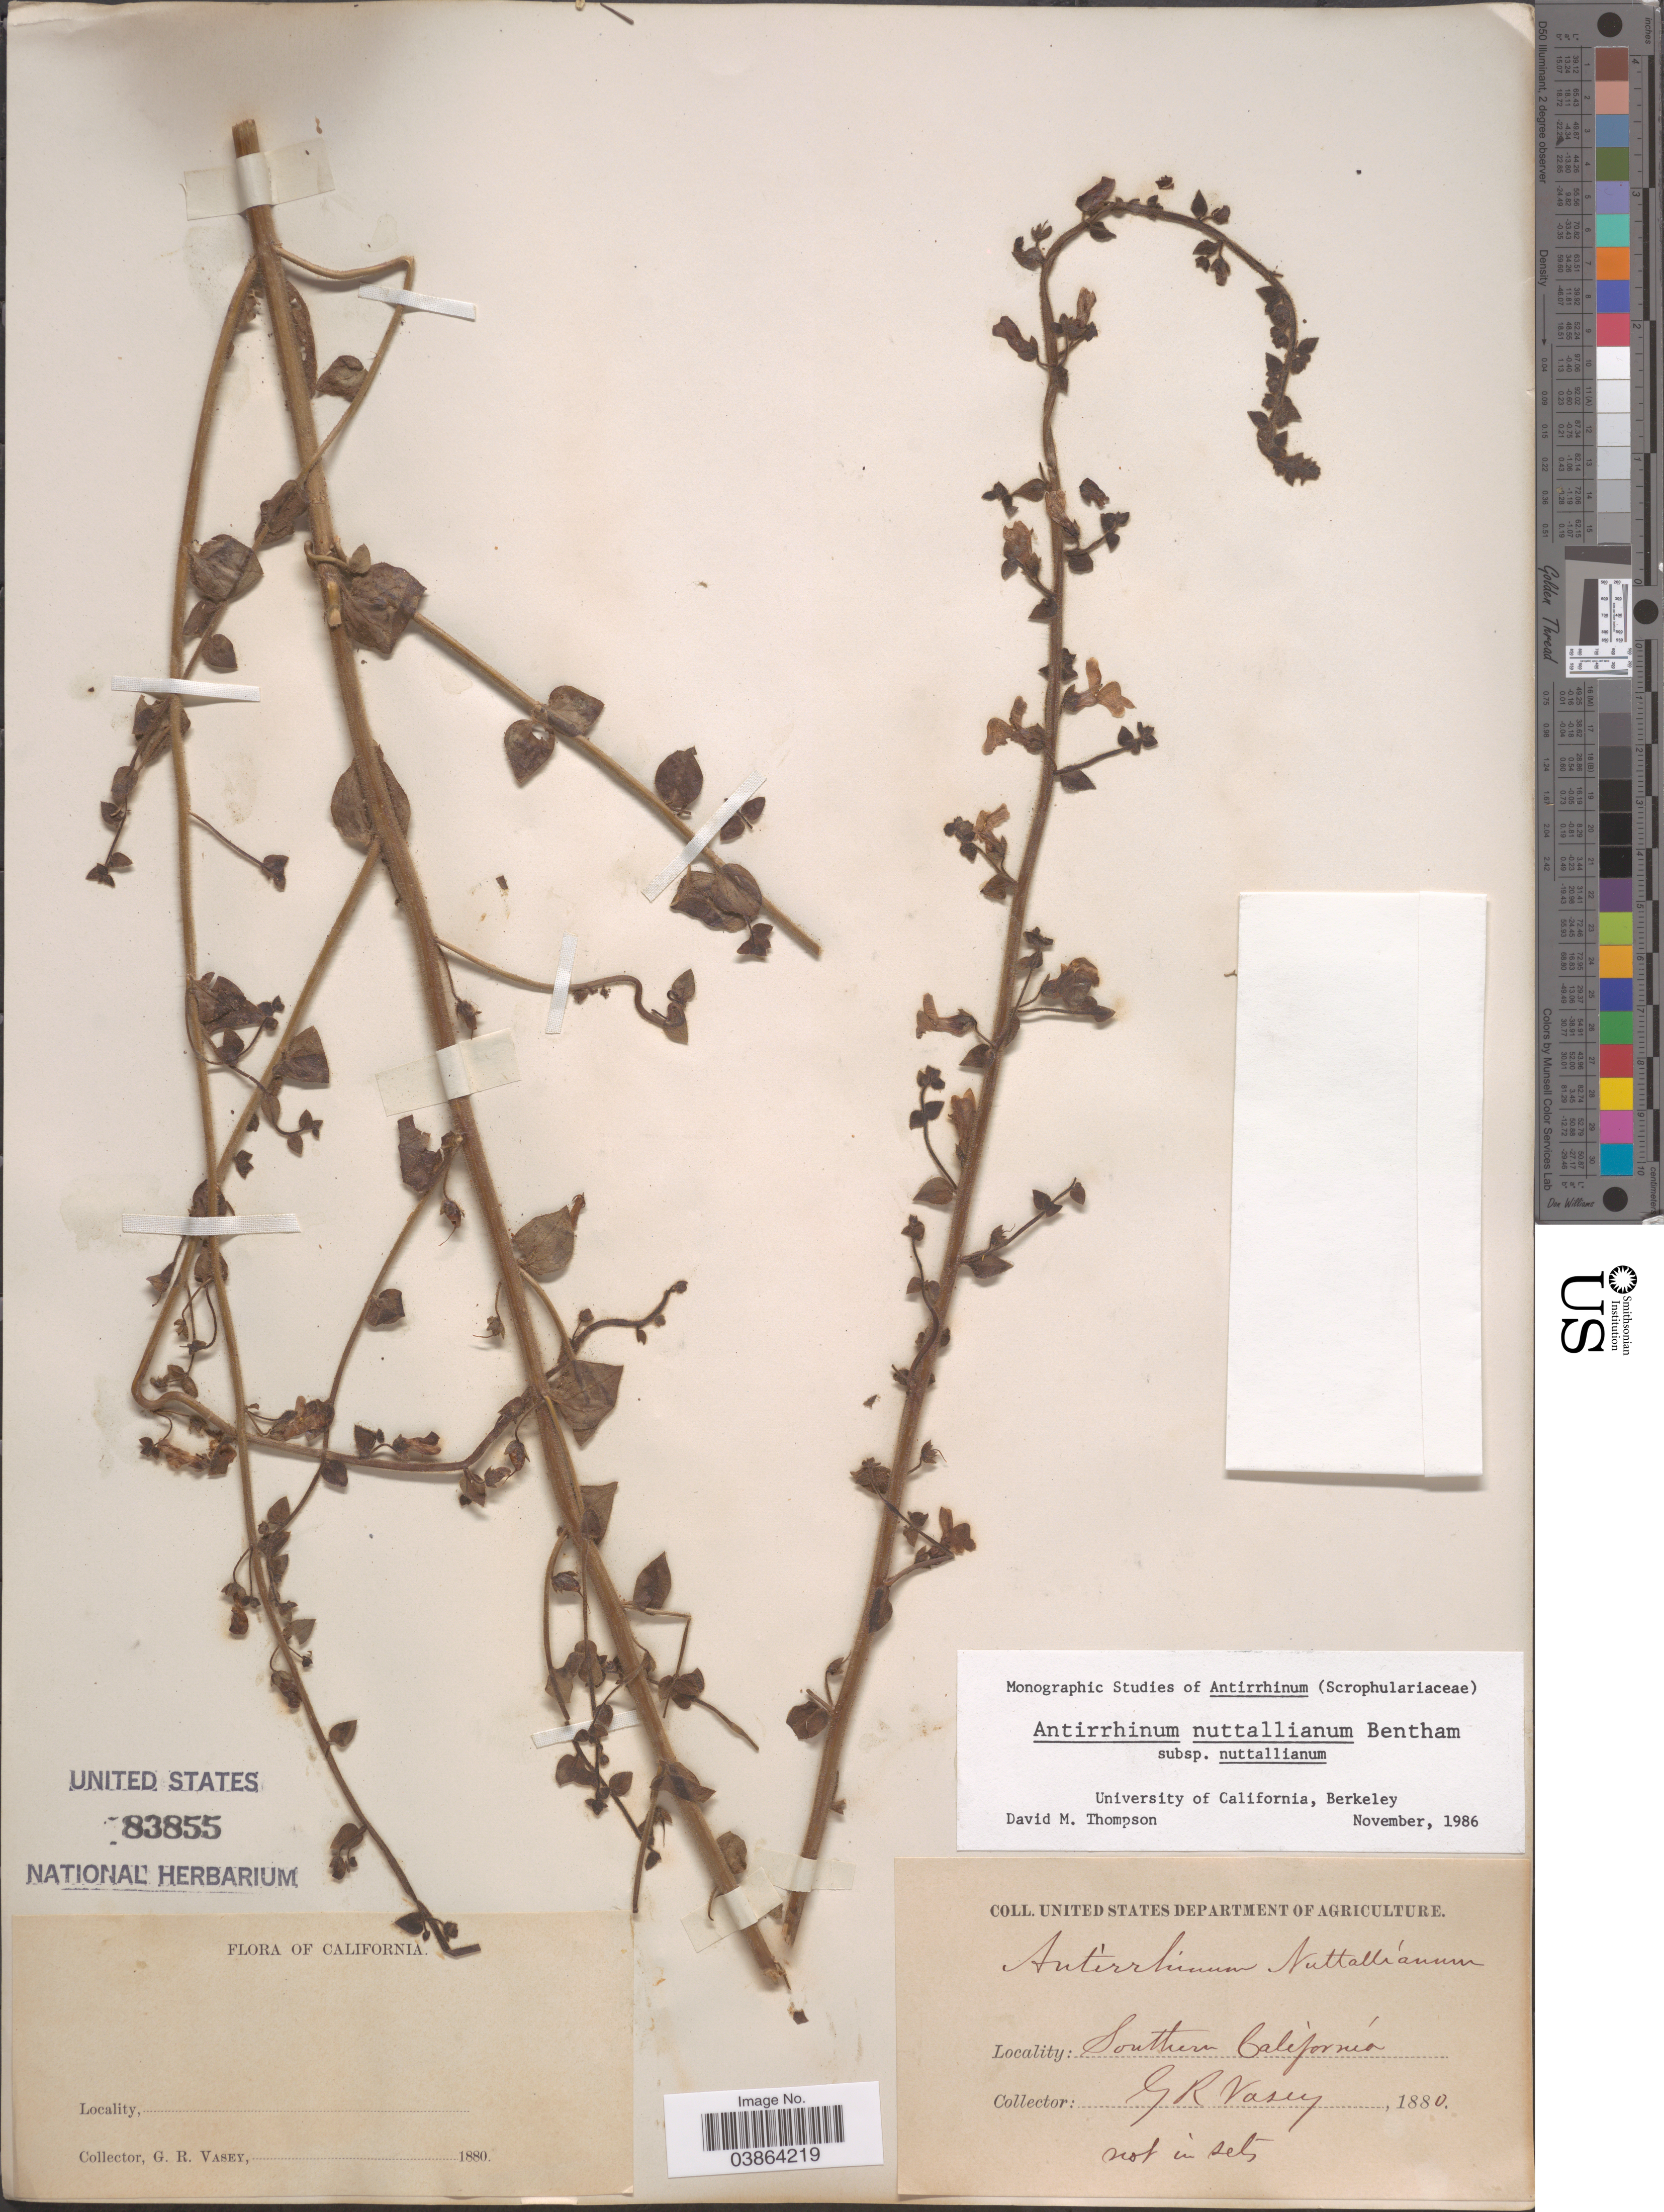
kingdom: Plantae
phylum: Tracheophyta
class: Magnoliopsida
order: Lamiales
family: Plantaginaceae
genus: Sairocarpus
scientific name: Sairocarpus nuttallianus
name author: (Benth.) D.A. Sutton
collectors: G. R. Vasey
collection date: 1880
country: United States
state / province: California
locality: Southern California.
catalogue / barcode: US 83855